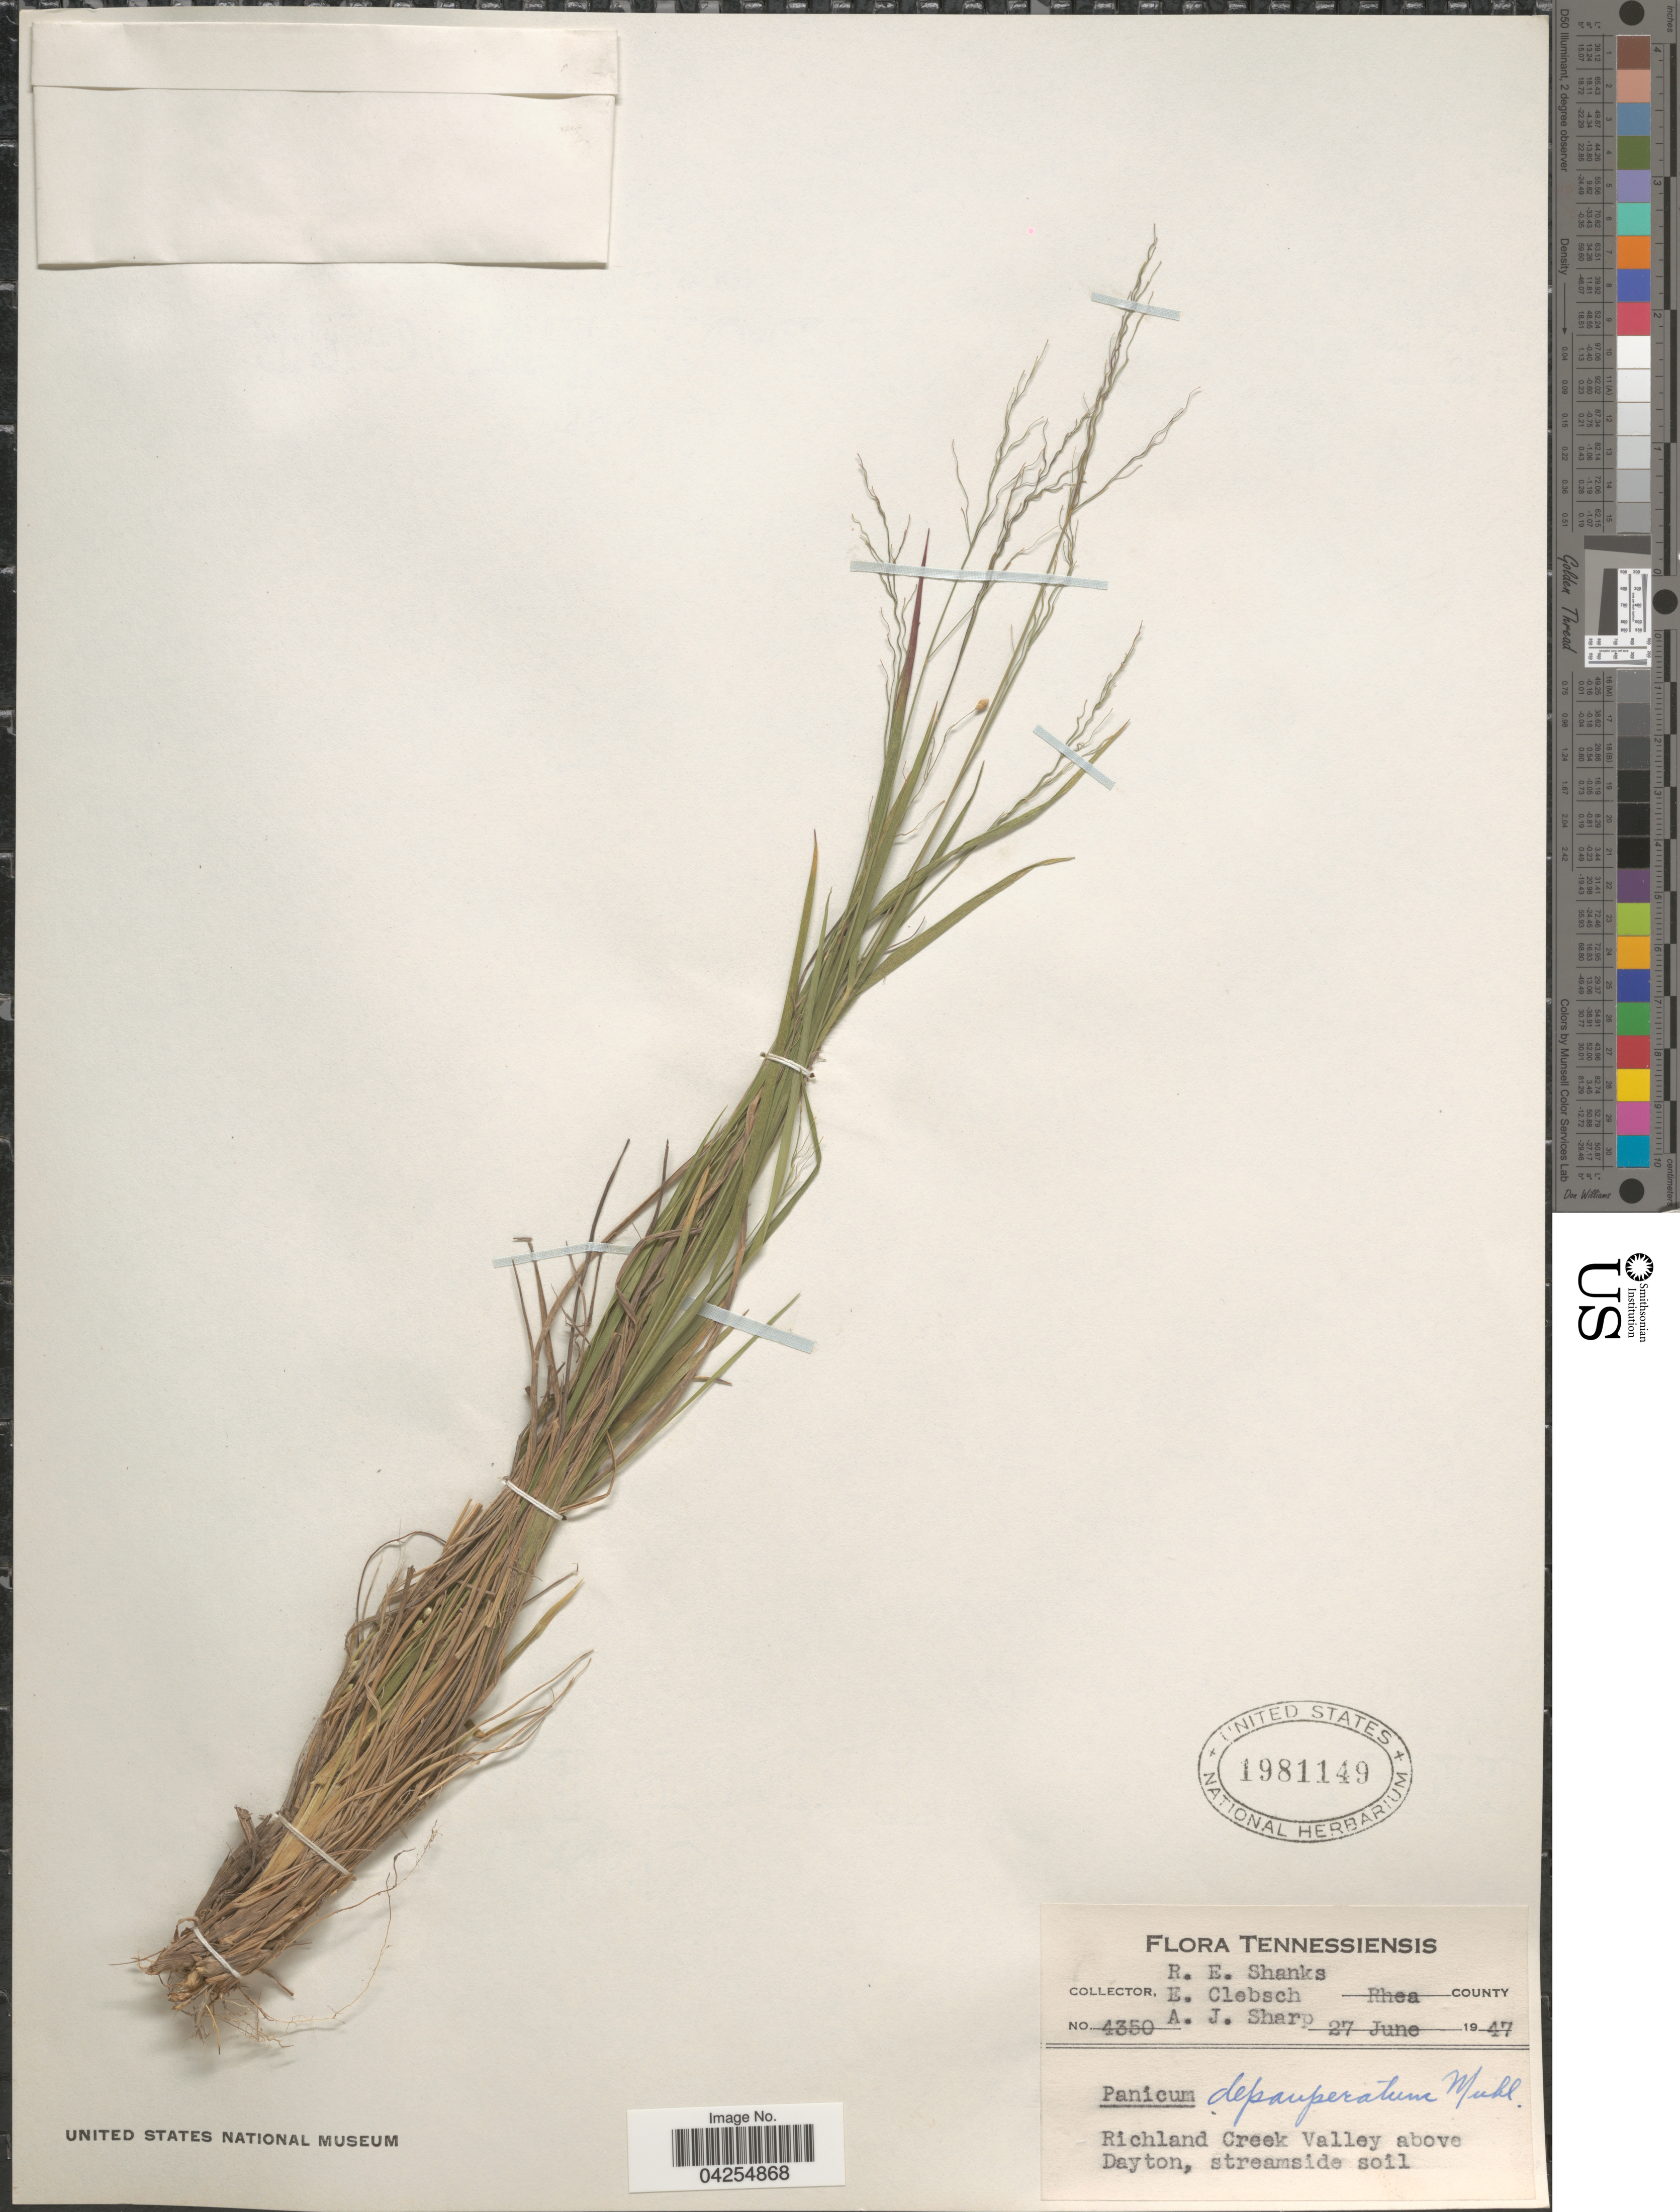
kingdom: Plantae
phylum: Tracheophyta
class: Liliopsida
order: Poales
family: Poaceae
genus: Dichanthelium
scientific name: Dichanthelium depauperatum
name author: (Muhl.) Gould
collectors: R. Shanks, E. Clebsch & A. J. Sharp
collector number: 4350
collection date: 1947-06-27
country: United States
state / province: Tennessee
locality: Rhea County. Richland Creek Valley above Dayton.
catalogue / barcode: US 1981149